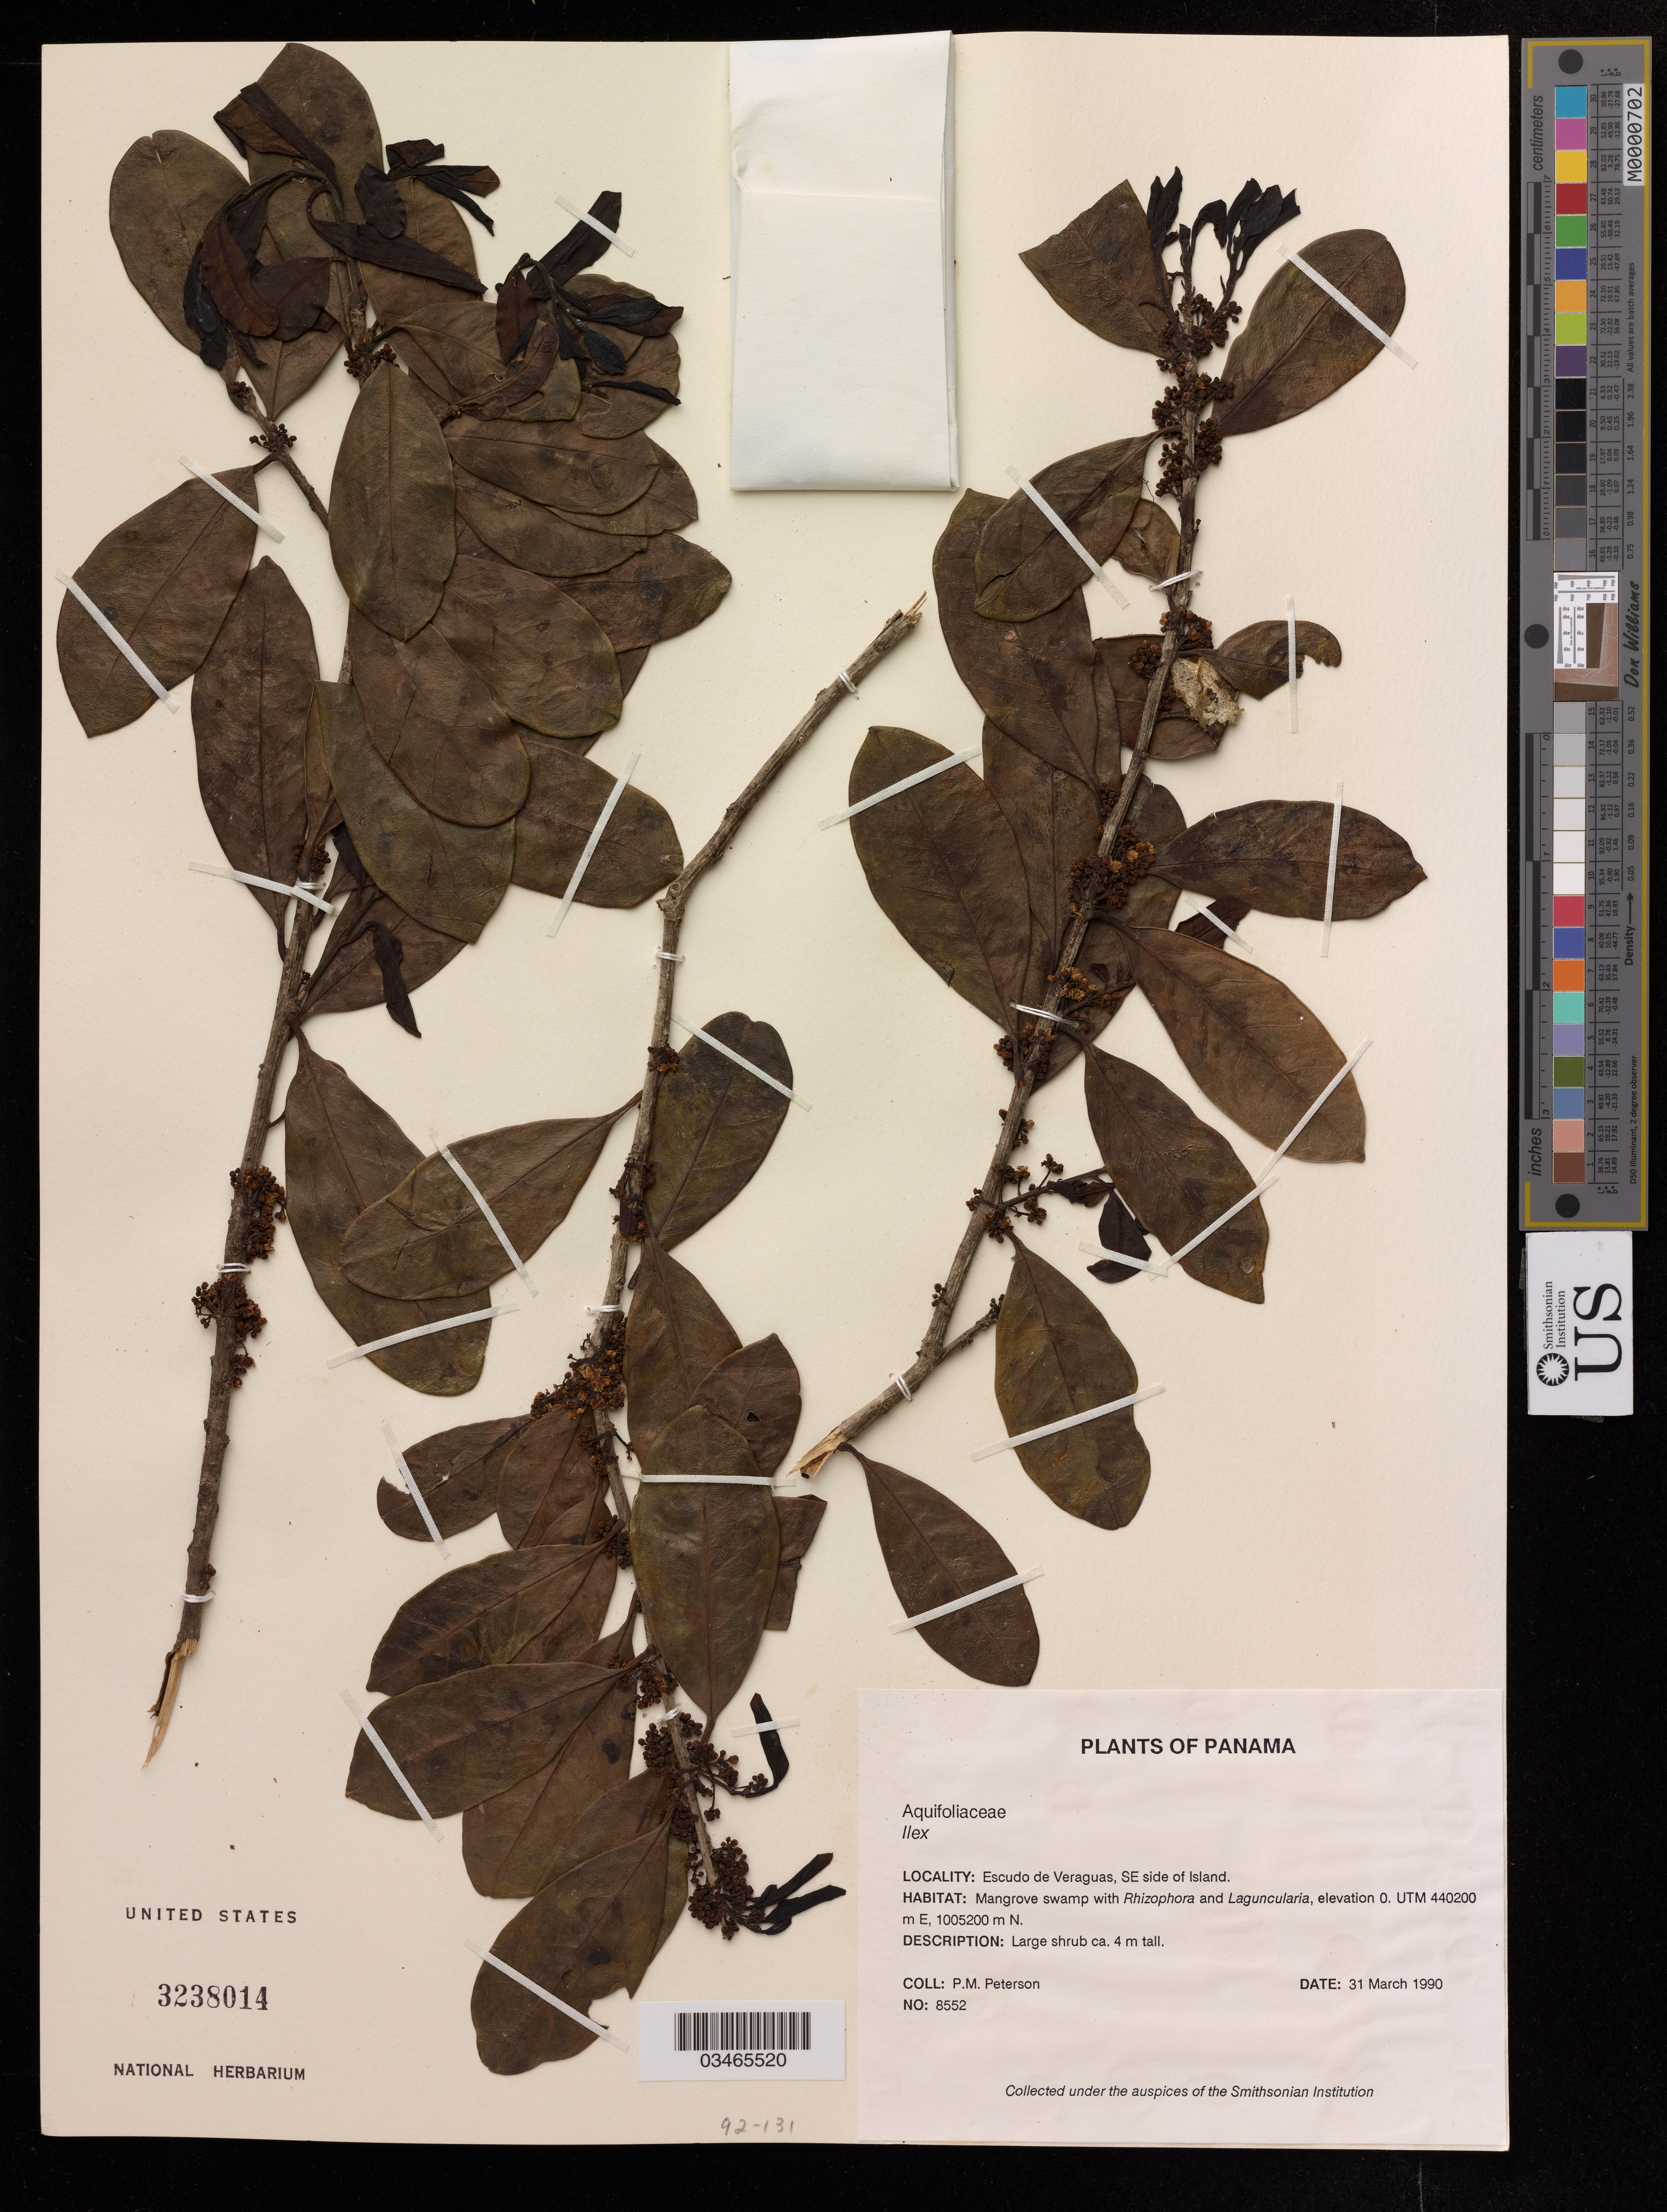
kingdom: Plantae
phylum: Tracheophyta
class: Magnoliopsida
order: Aquifoliales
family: Aquifoliaceae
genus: Ilex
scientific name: Ilex sp.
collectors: P. M. Peterson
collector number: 8552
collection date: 1990-03-31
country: Panama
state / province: Veraguas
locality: Escudo de Veraguas, SE side of Island.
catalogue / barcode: US 3238014